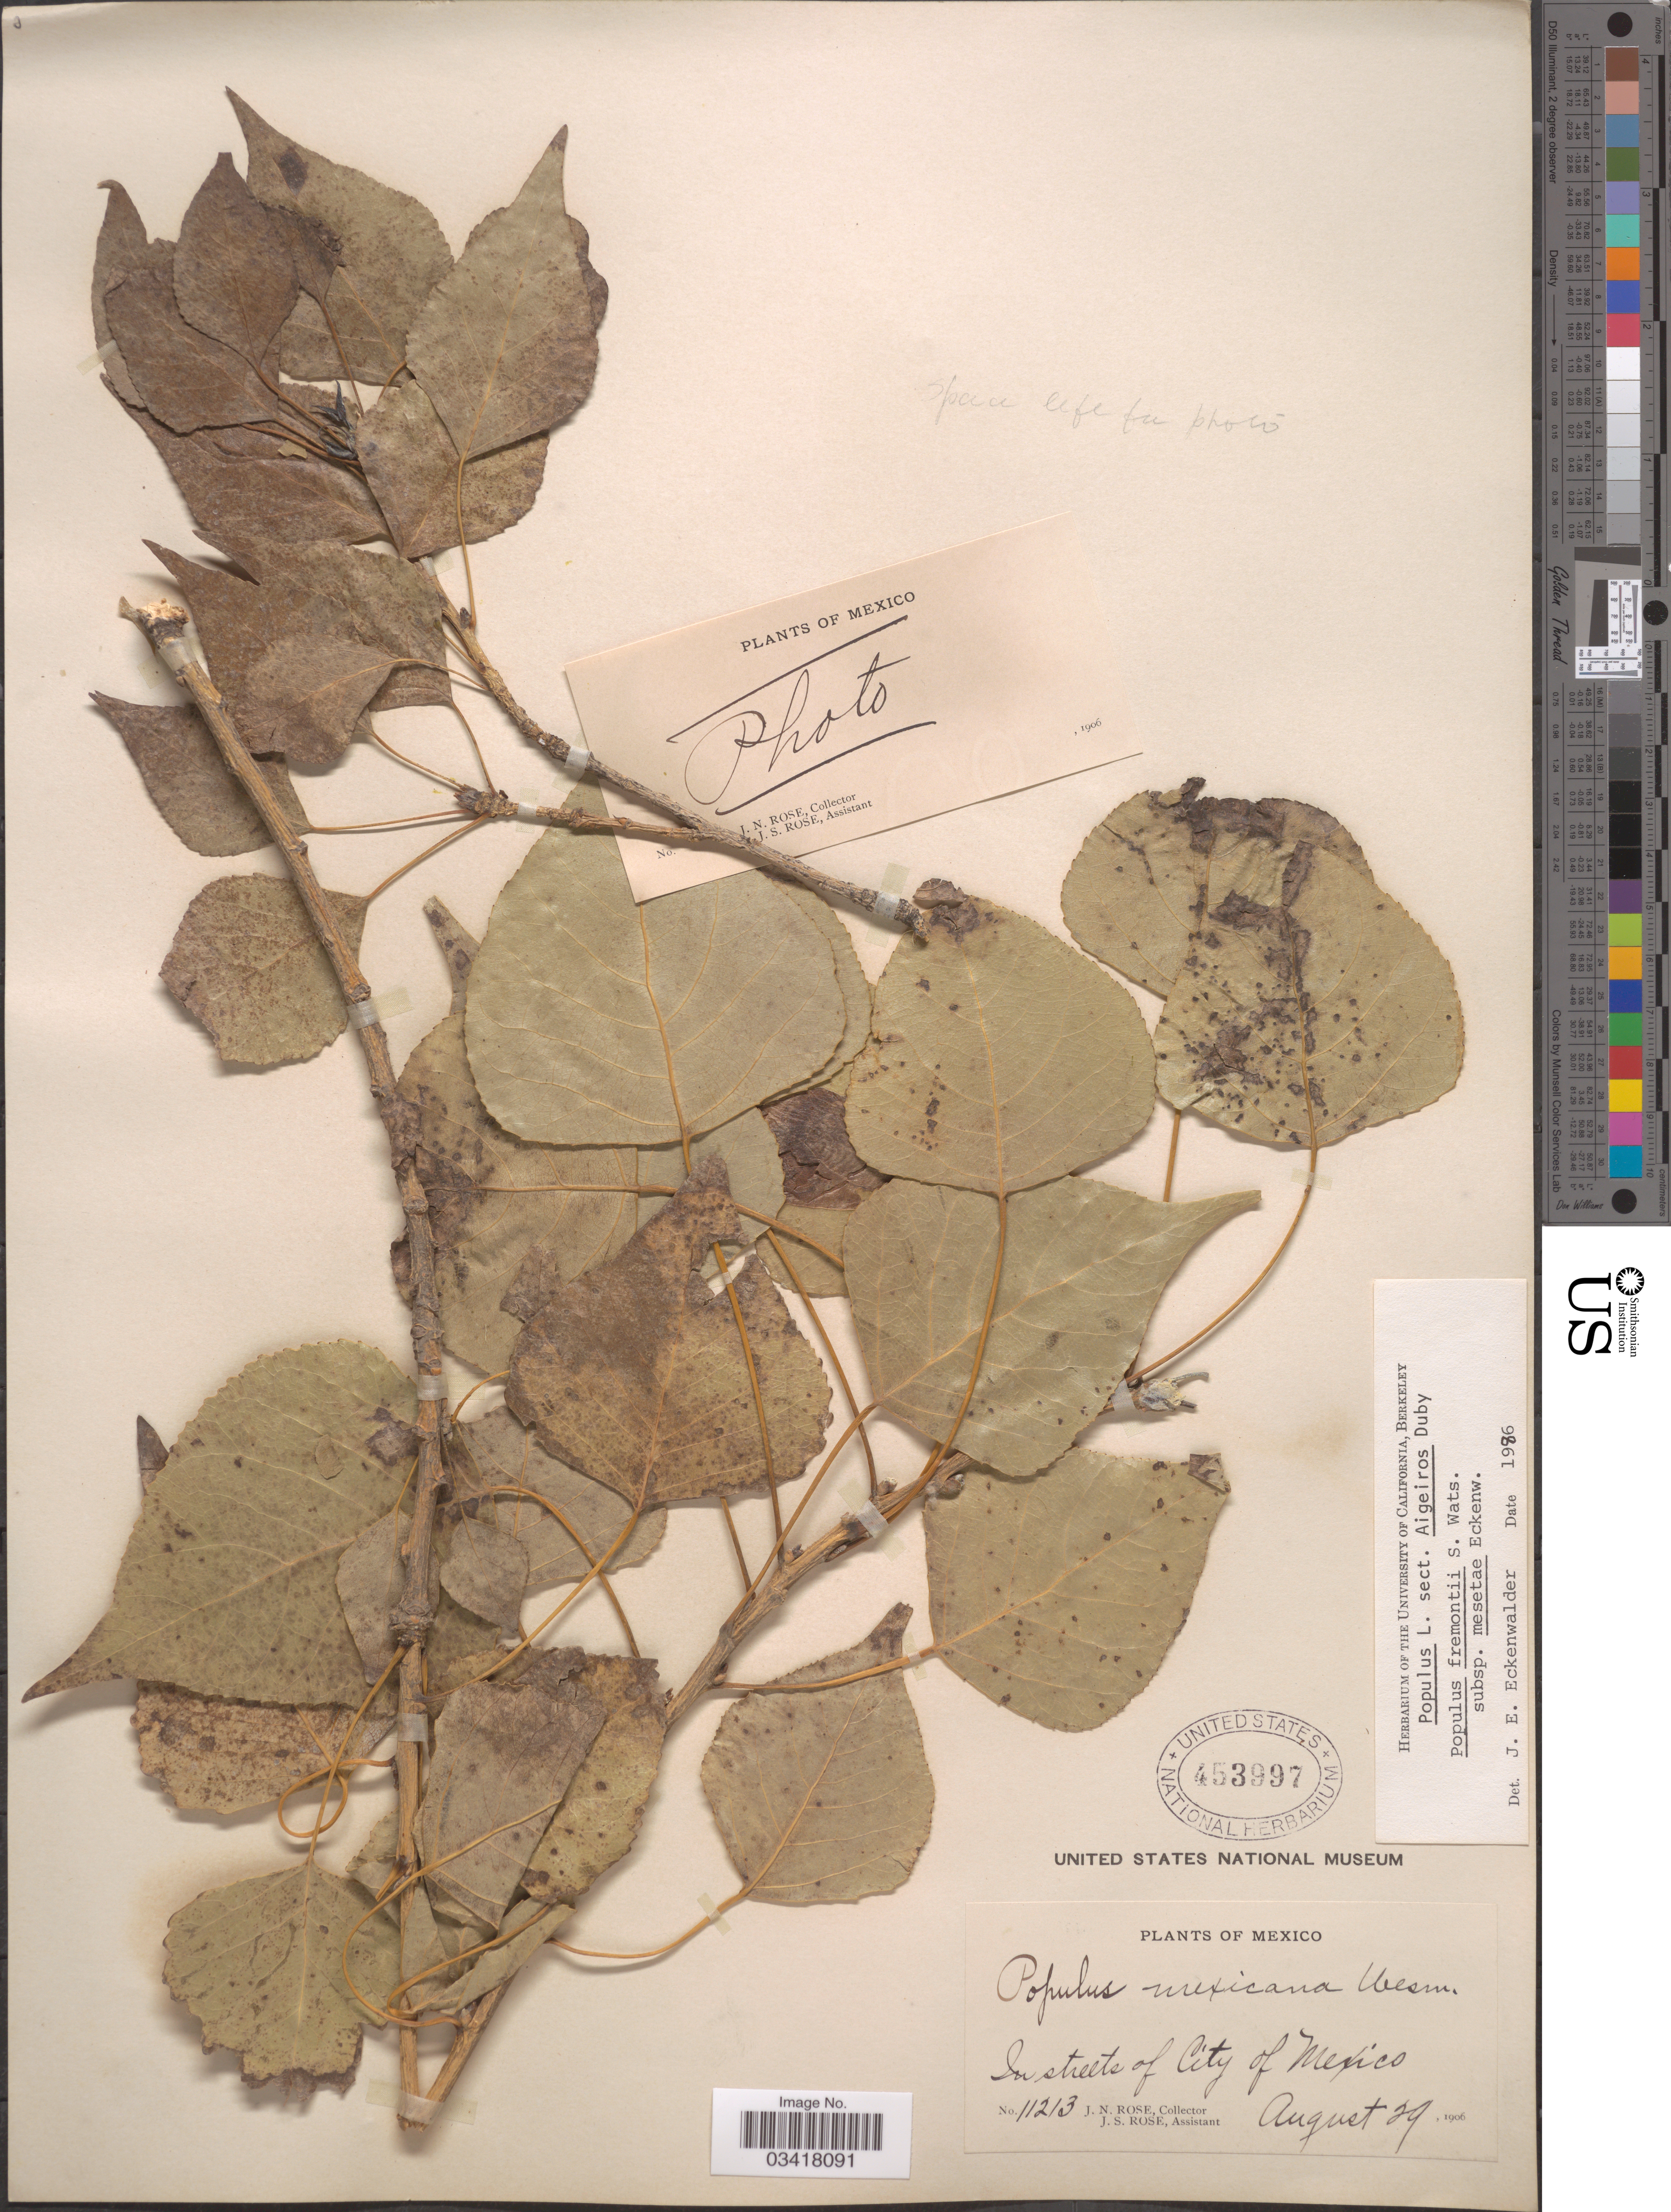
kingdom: Plantae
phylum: Tracheophyta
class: Magnoliopsida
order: Malpighiales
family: Salicaceae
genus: Populus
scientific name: Populus fremontii subsp. mesetae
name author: Eckenw.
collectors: J. N. Rose & J. S. Rose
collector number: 11213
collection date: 1906-08-29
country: Mexico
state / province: México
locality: In streets of City of Mexico.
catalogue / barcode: US 453997